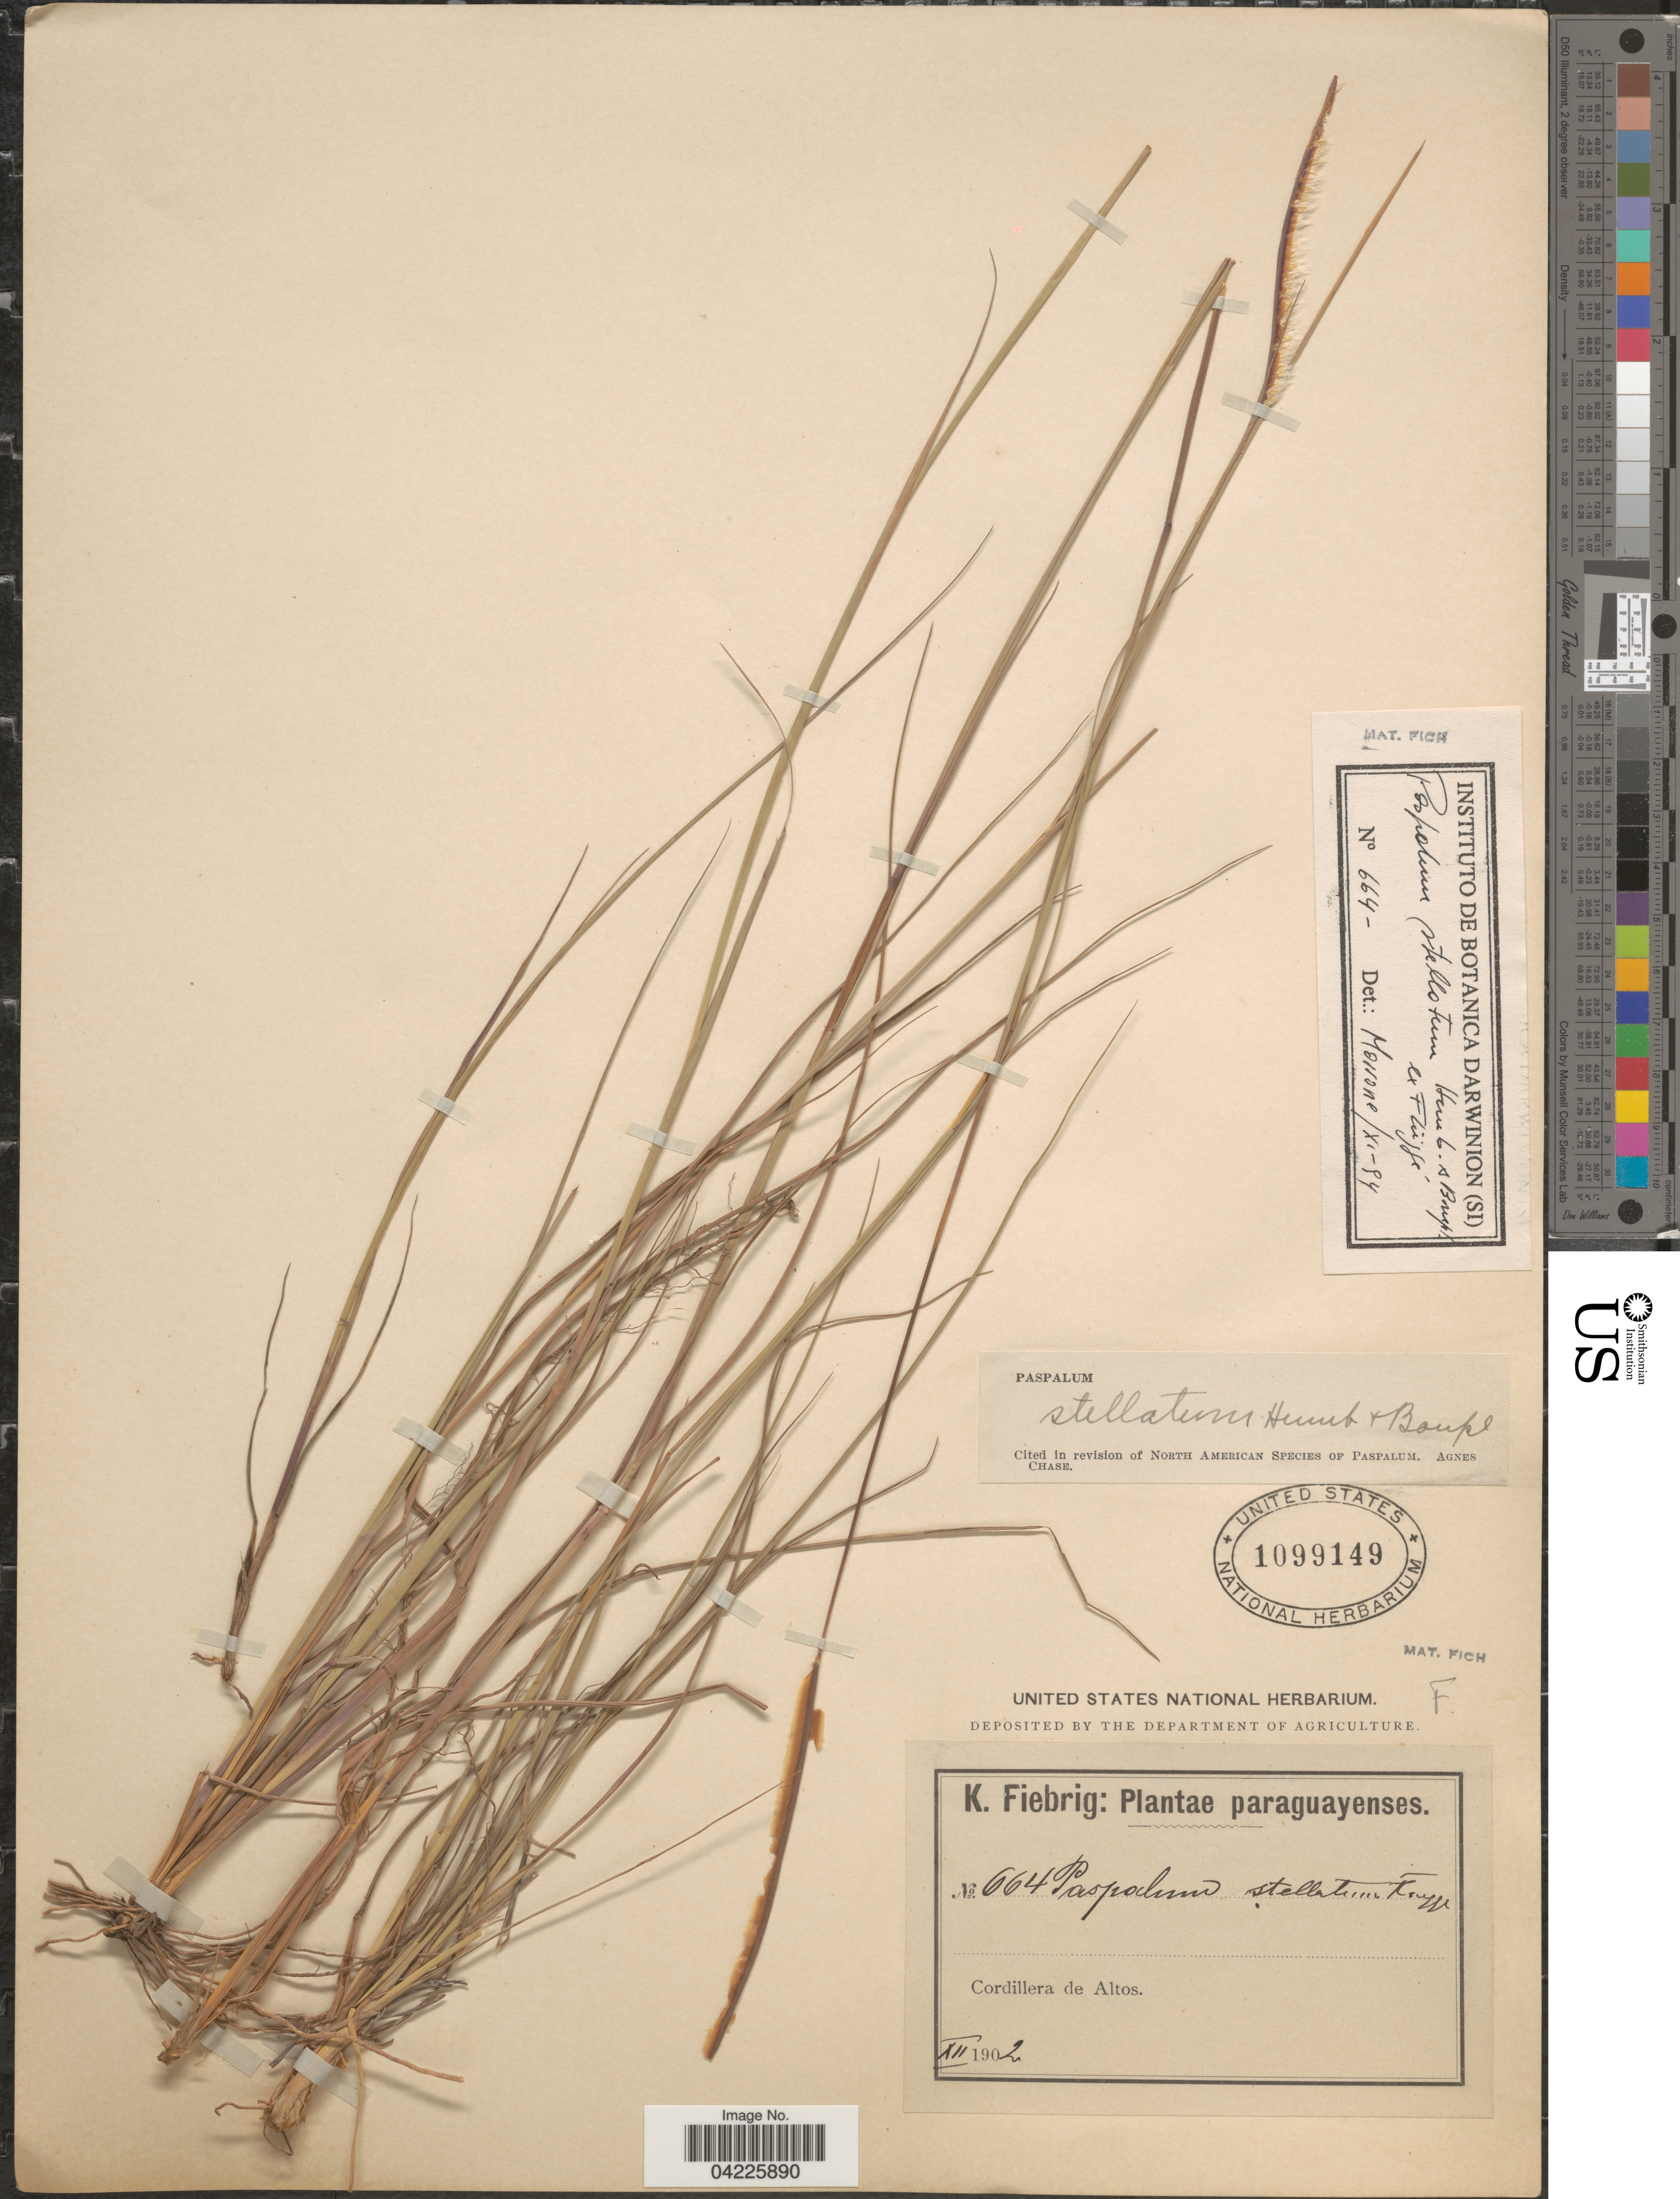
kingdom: Plantae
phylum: Tracheophyta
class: Liliopsida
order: Poales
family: Poaceae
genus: Paspalum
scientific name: Paspalum stellatum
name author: Humb. & Bonpl. ex Flüggé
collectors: K. Fiebrig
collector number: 664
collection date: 1902-12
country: Paraguay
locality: Paraguayenses. Cordillera de Altos.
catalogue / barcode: US 1099149